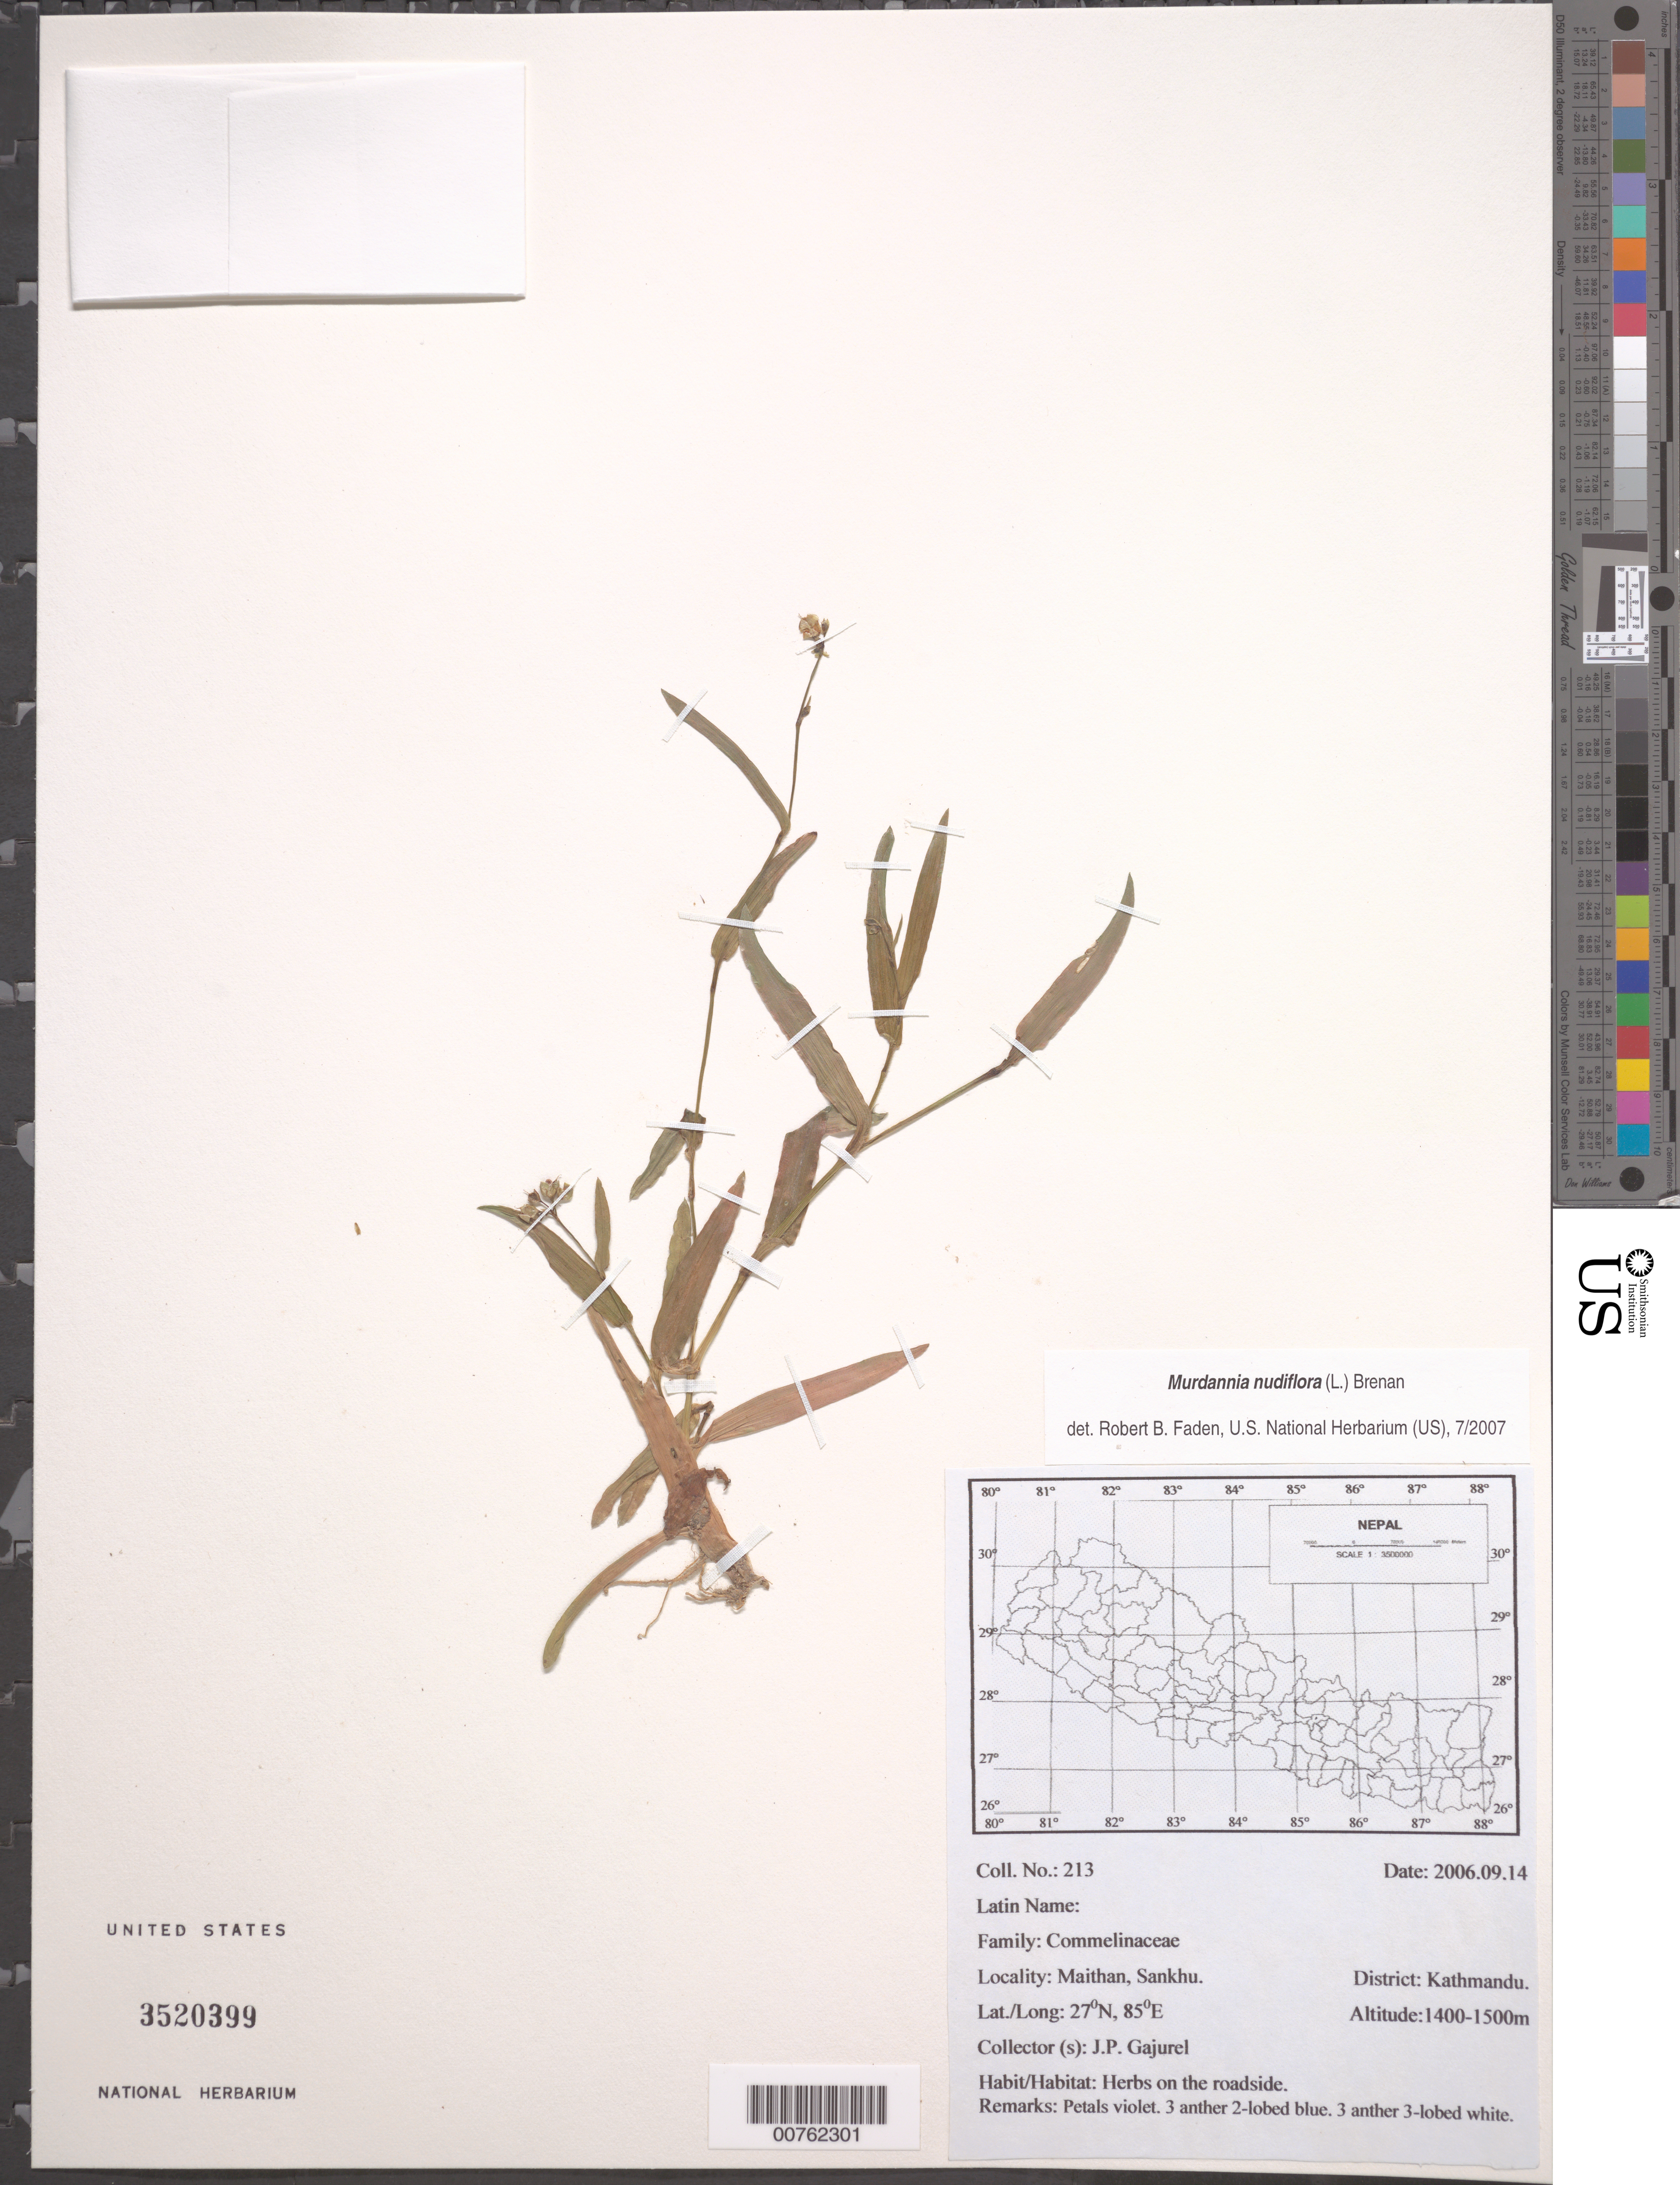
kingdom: Plantae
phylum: Tracheophyta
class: Liliopsida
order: Commelinales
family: Commelinaceae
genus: Murdannia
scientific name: Murdannia nudiflora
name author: (L.) Brenan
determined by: Faden, Robert B., (US), Smithsonian Institution - National Museum of Natural History (UNITED STATES)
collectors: J. Gajurel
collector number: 213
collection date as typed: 14 Sep 2006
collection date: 2006-09-14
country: Nepal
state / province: Bagmati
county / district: Kathmandu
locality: Maithan, Sankhu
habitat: Herbs on the roadside.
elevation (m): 1400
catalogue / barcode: US 3520399